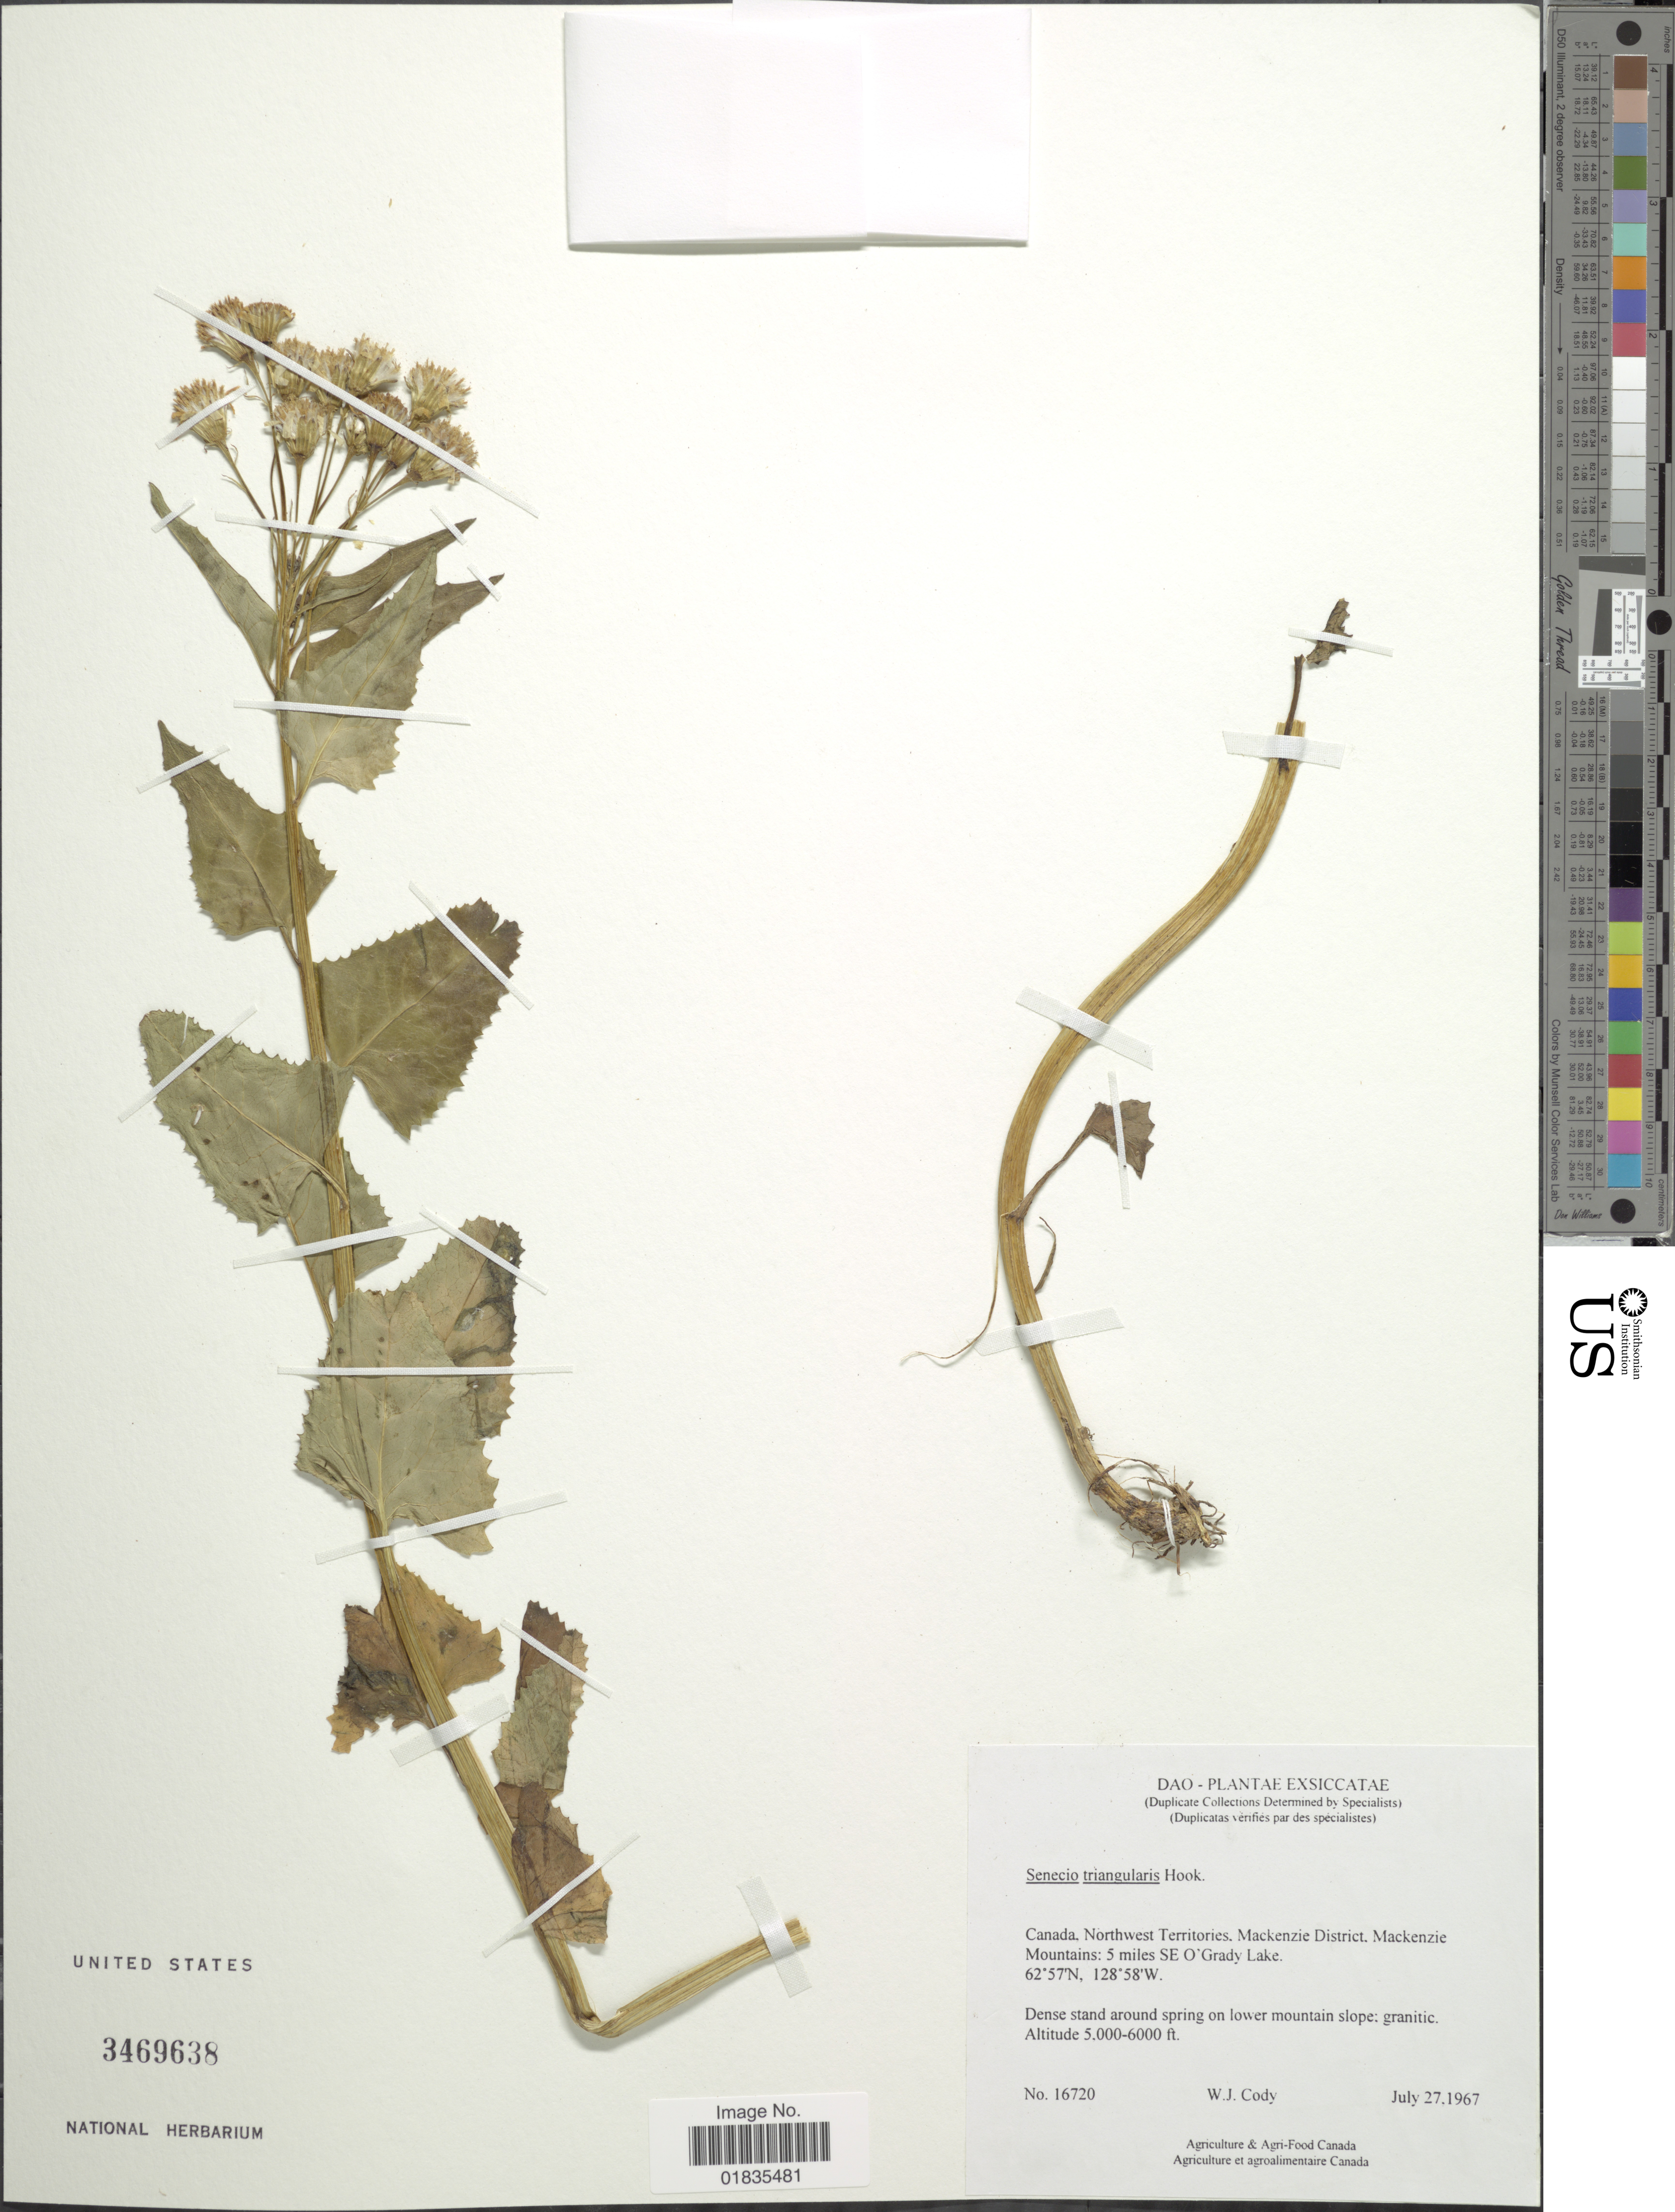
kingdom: Plantae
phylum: Tracheophyta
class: Magnoliopsida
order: Asterales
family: Asteraceae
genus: Senecio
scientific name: Senecio triangularis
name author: Hook.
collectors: W. Cody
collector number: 16720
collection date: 1967-07-27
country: Canada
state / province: Northwest Territories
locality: DAO-plantae Exsiccatae, Mackenzie District, Mackenzie Mountains: 5 miles SE O'Grady Lake.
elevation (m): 1524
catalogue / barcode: US 3469638